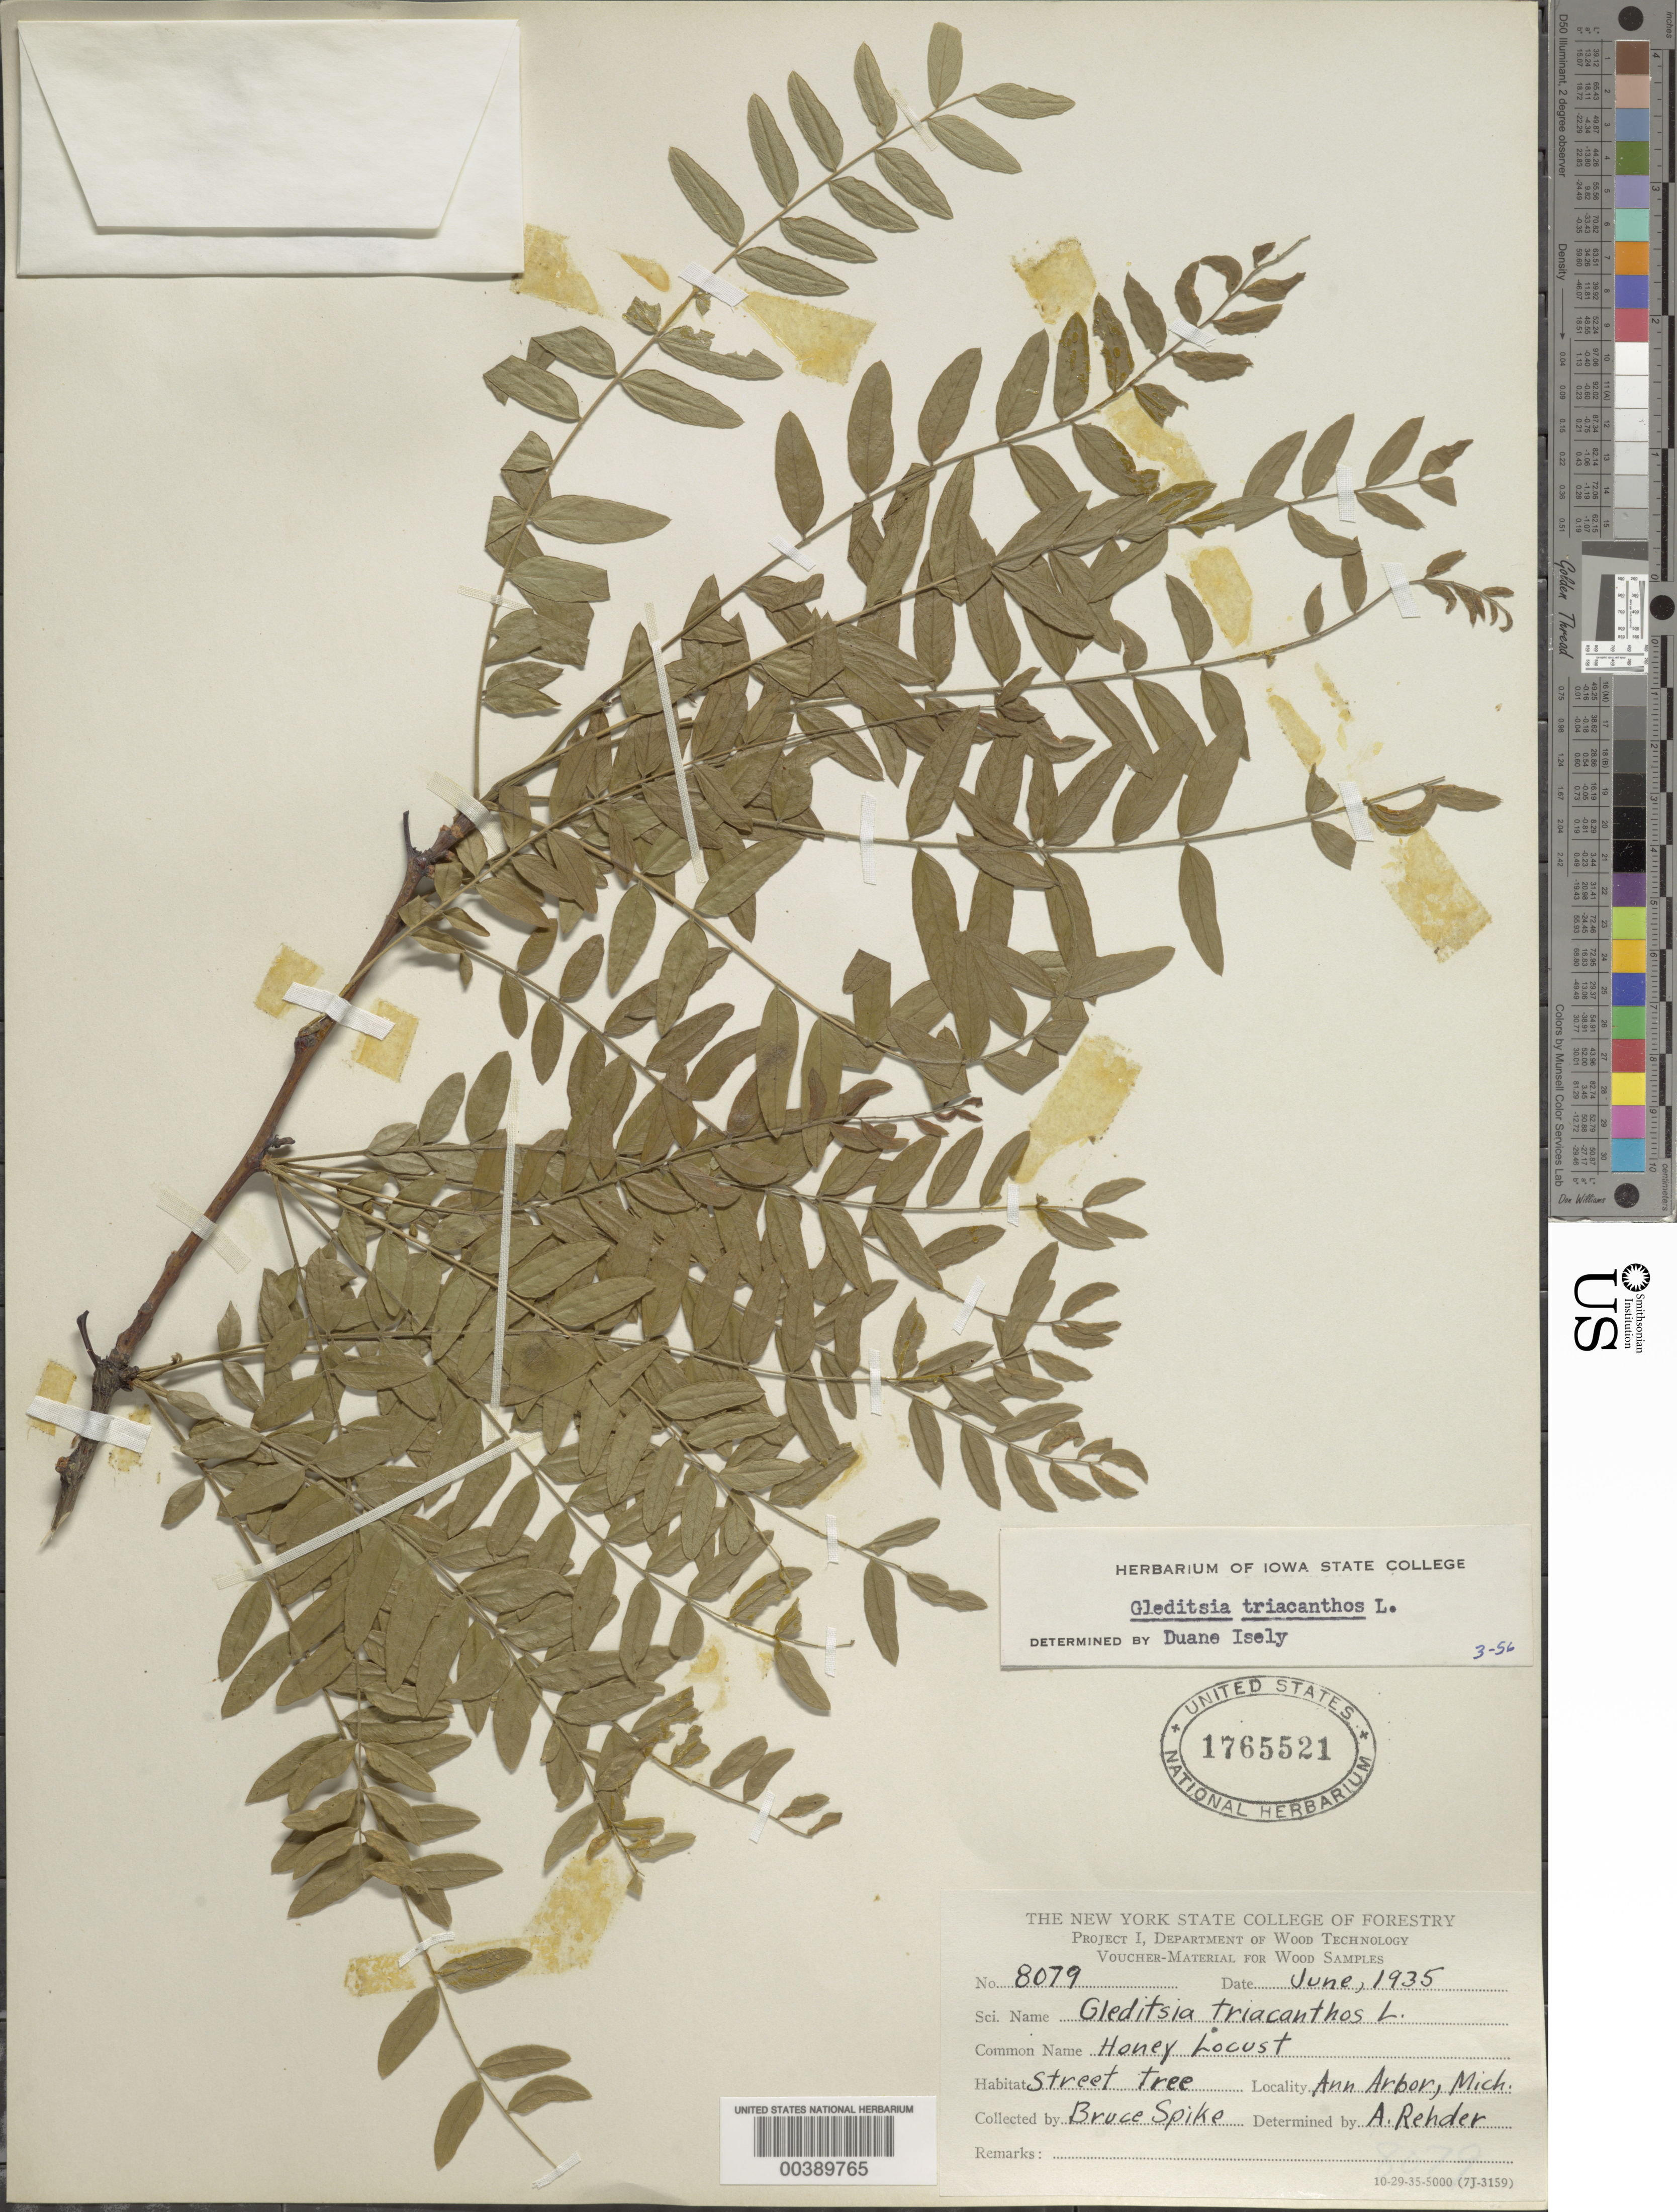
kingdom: Plantae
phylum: Tracheophyta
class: Magnoliopsida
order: Fabales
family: Fabaceae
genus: Gleditsia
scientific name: Gleditsia triacanthos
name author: L.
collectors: B. Spike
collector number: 8079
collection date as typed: Jun 1935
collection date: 1935-06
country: United States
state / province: Michigan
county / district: Washtenaw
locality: Ann arbor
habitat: Street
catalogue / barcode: US 1765521